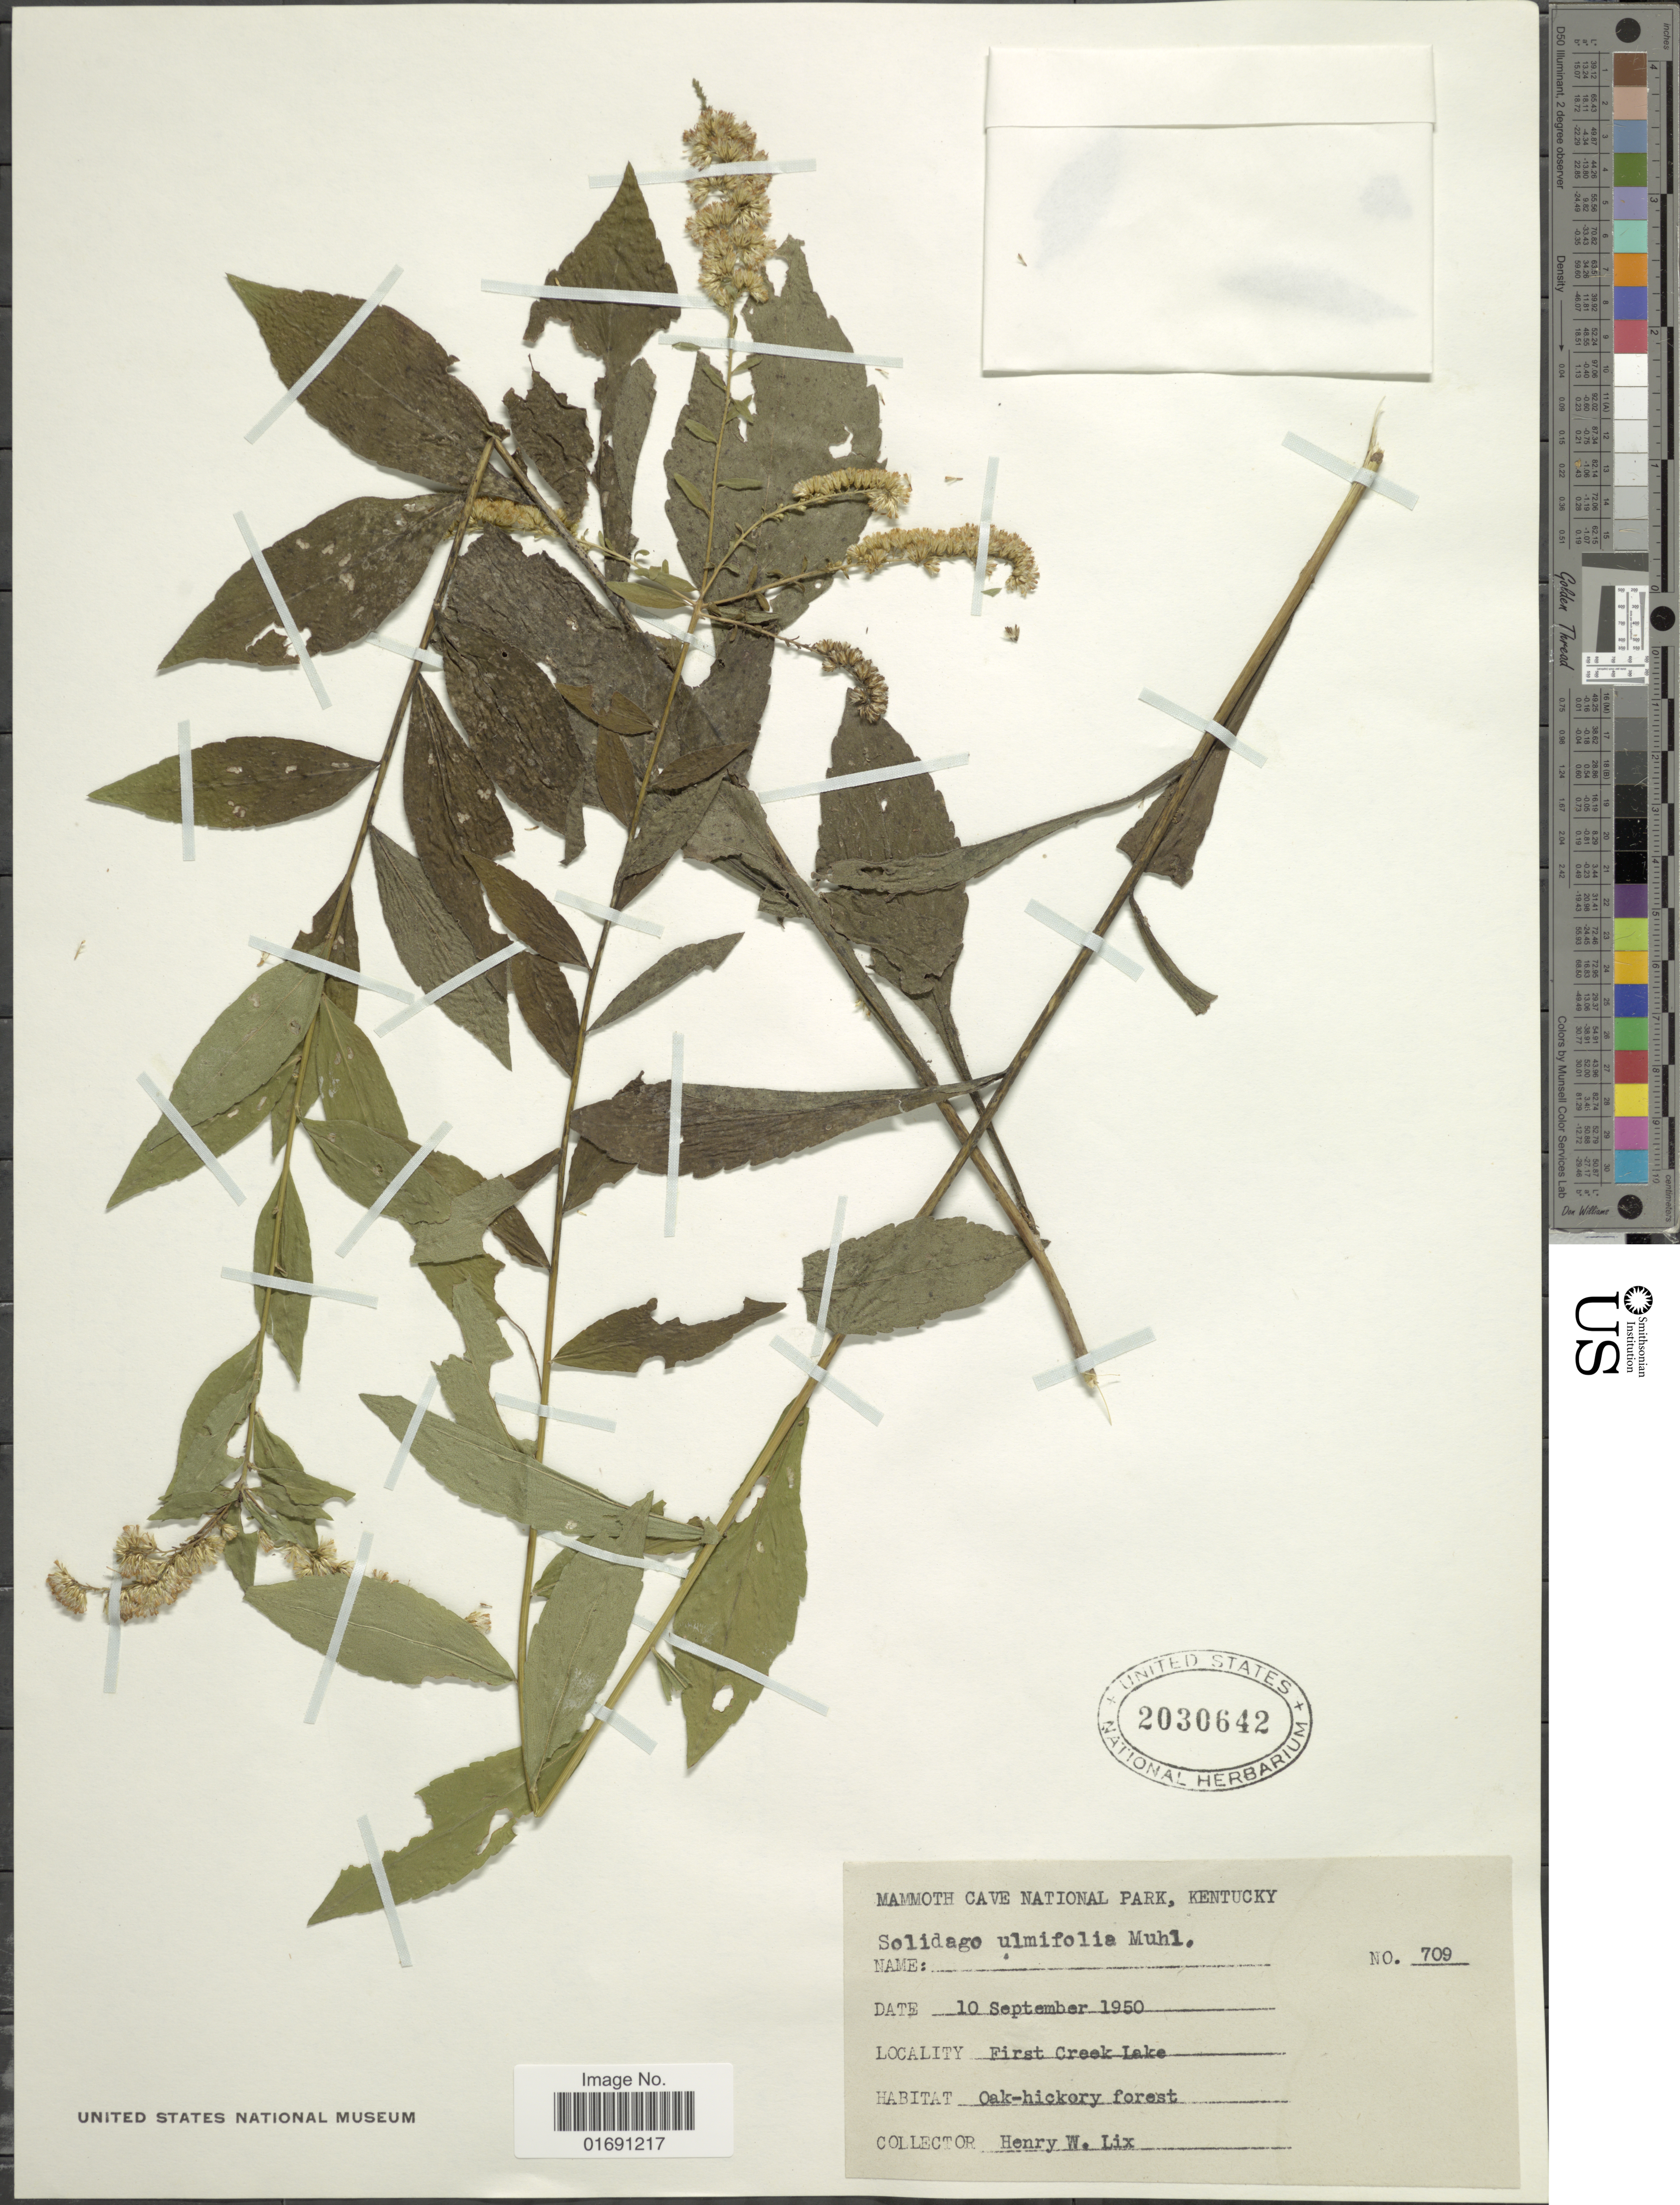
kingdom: Plantae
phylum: Tracheophyta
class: Magnoliopsida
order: Asterales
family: Asteraceae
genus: Solidago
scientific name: Solidago ulmifolia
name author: Muhl. ex Willd.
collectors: H. W. Lix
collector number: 709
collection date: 1950-09-10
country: United States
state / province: Kentucky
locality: Mammoth Cave National Park, First Creek Lake, Oak-hickery forest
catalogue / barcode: US 2030642